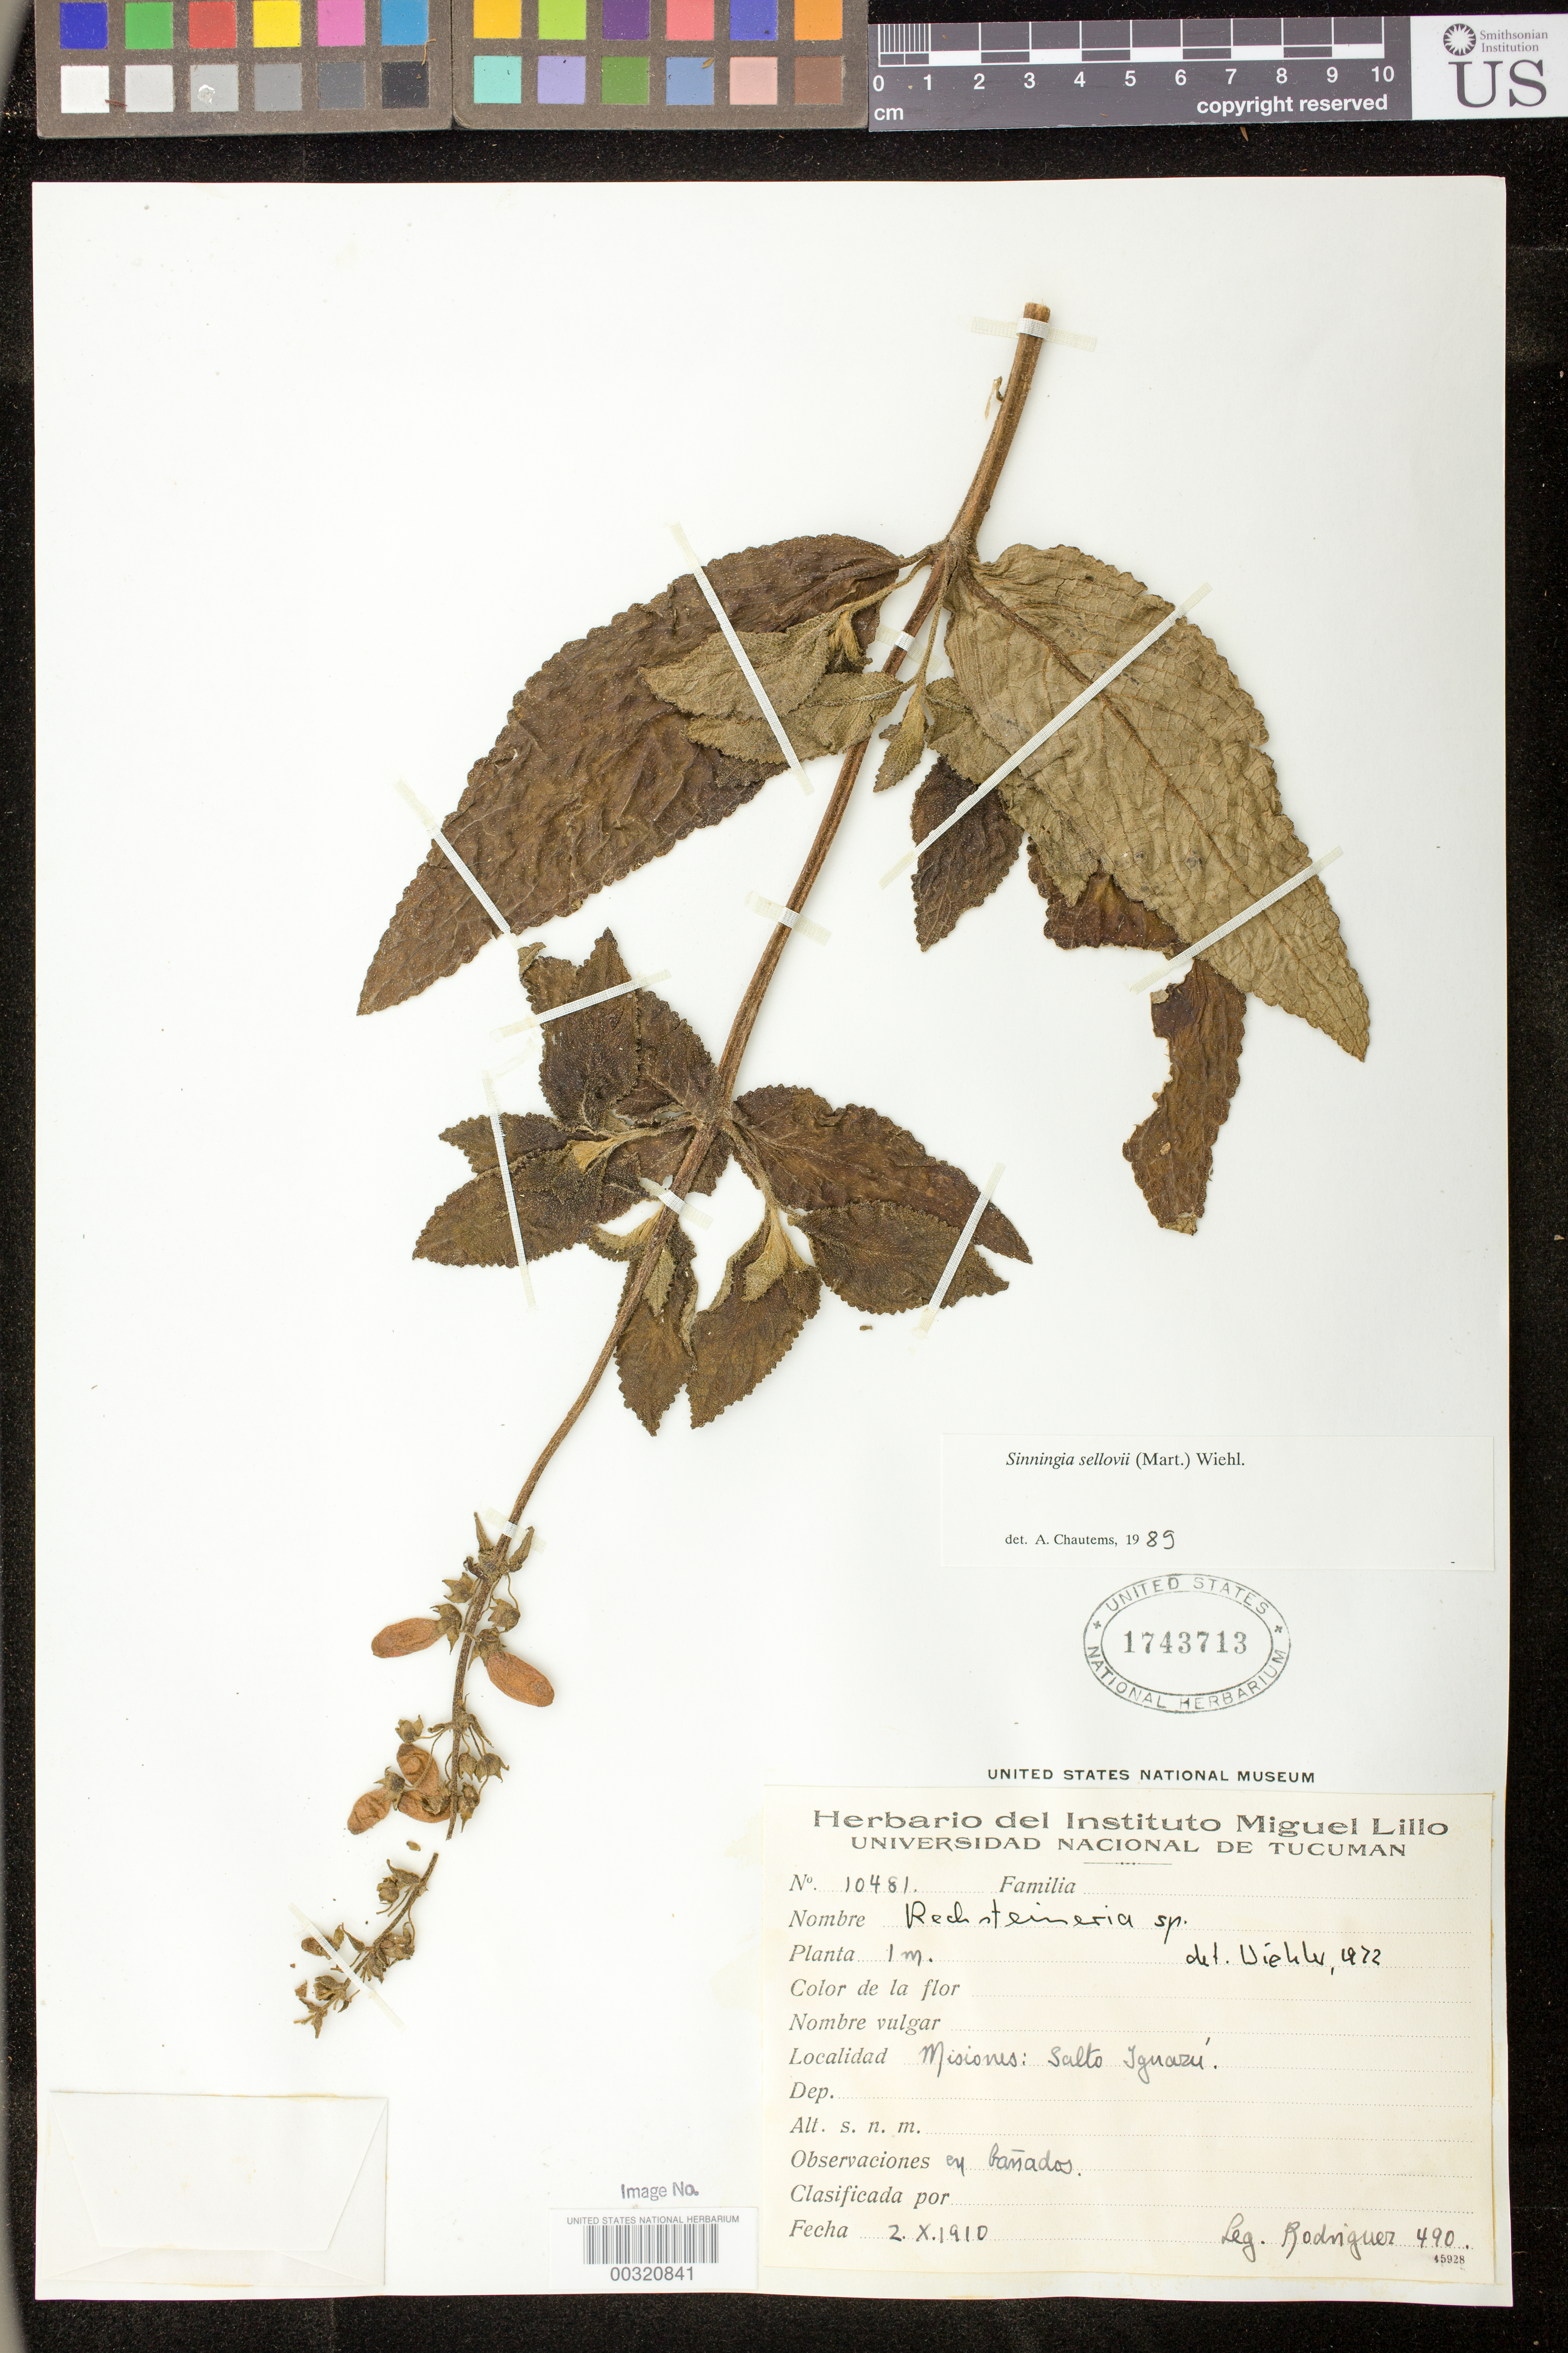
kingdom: Plantae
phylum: Tracheophyta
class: Magnoliopsida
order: Lamiales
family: Gesneriaceae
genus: Sinningia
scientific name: Sinningia sellovii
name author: (Mart.) Wiehler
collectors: D. Rodriguez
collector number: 490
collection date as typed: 02 Oct 1910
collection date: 1910-10-02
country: Argentina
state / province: Misiones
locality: Salto Iguaru [Iguazu]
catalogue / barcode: US 1743713